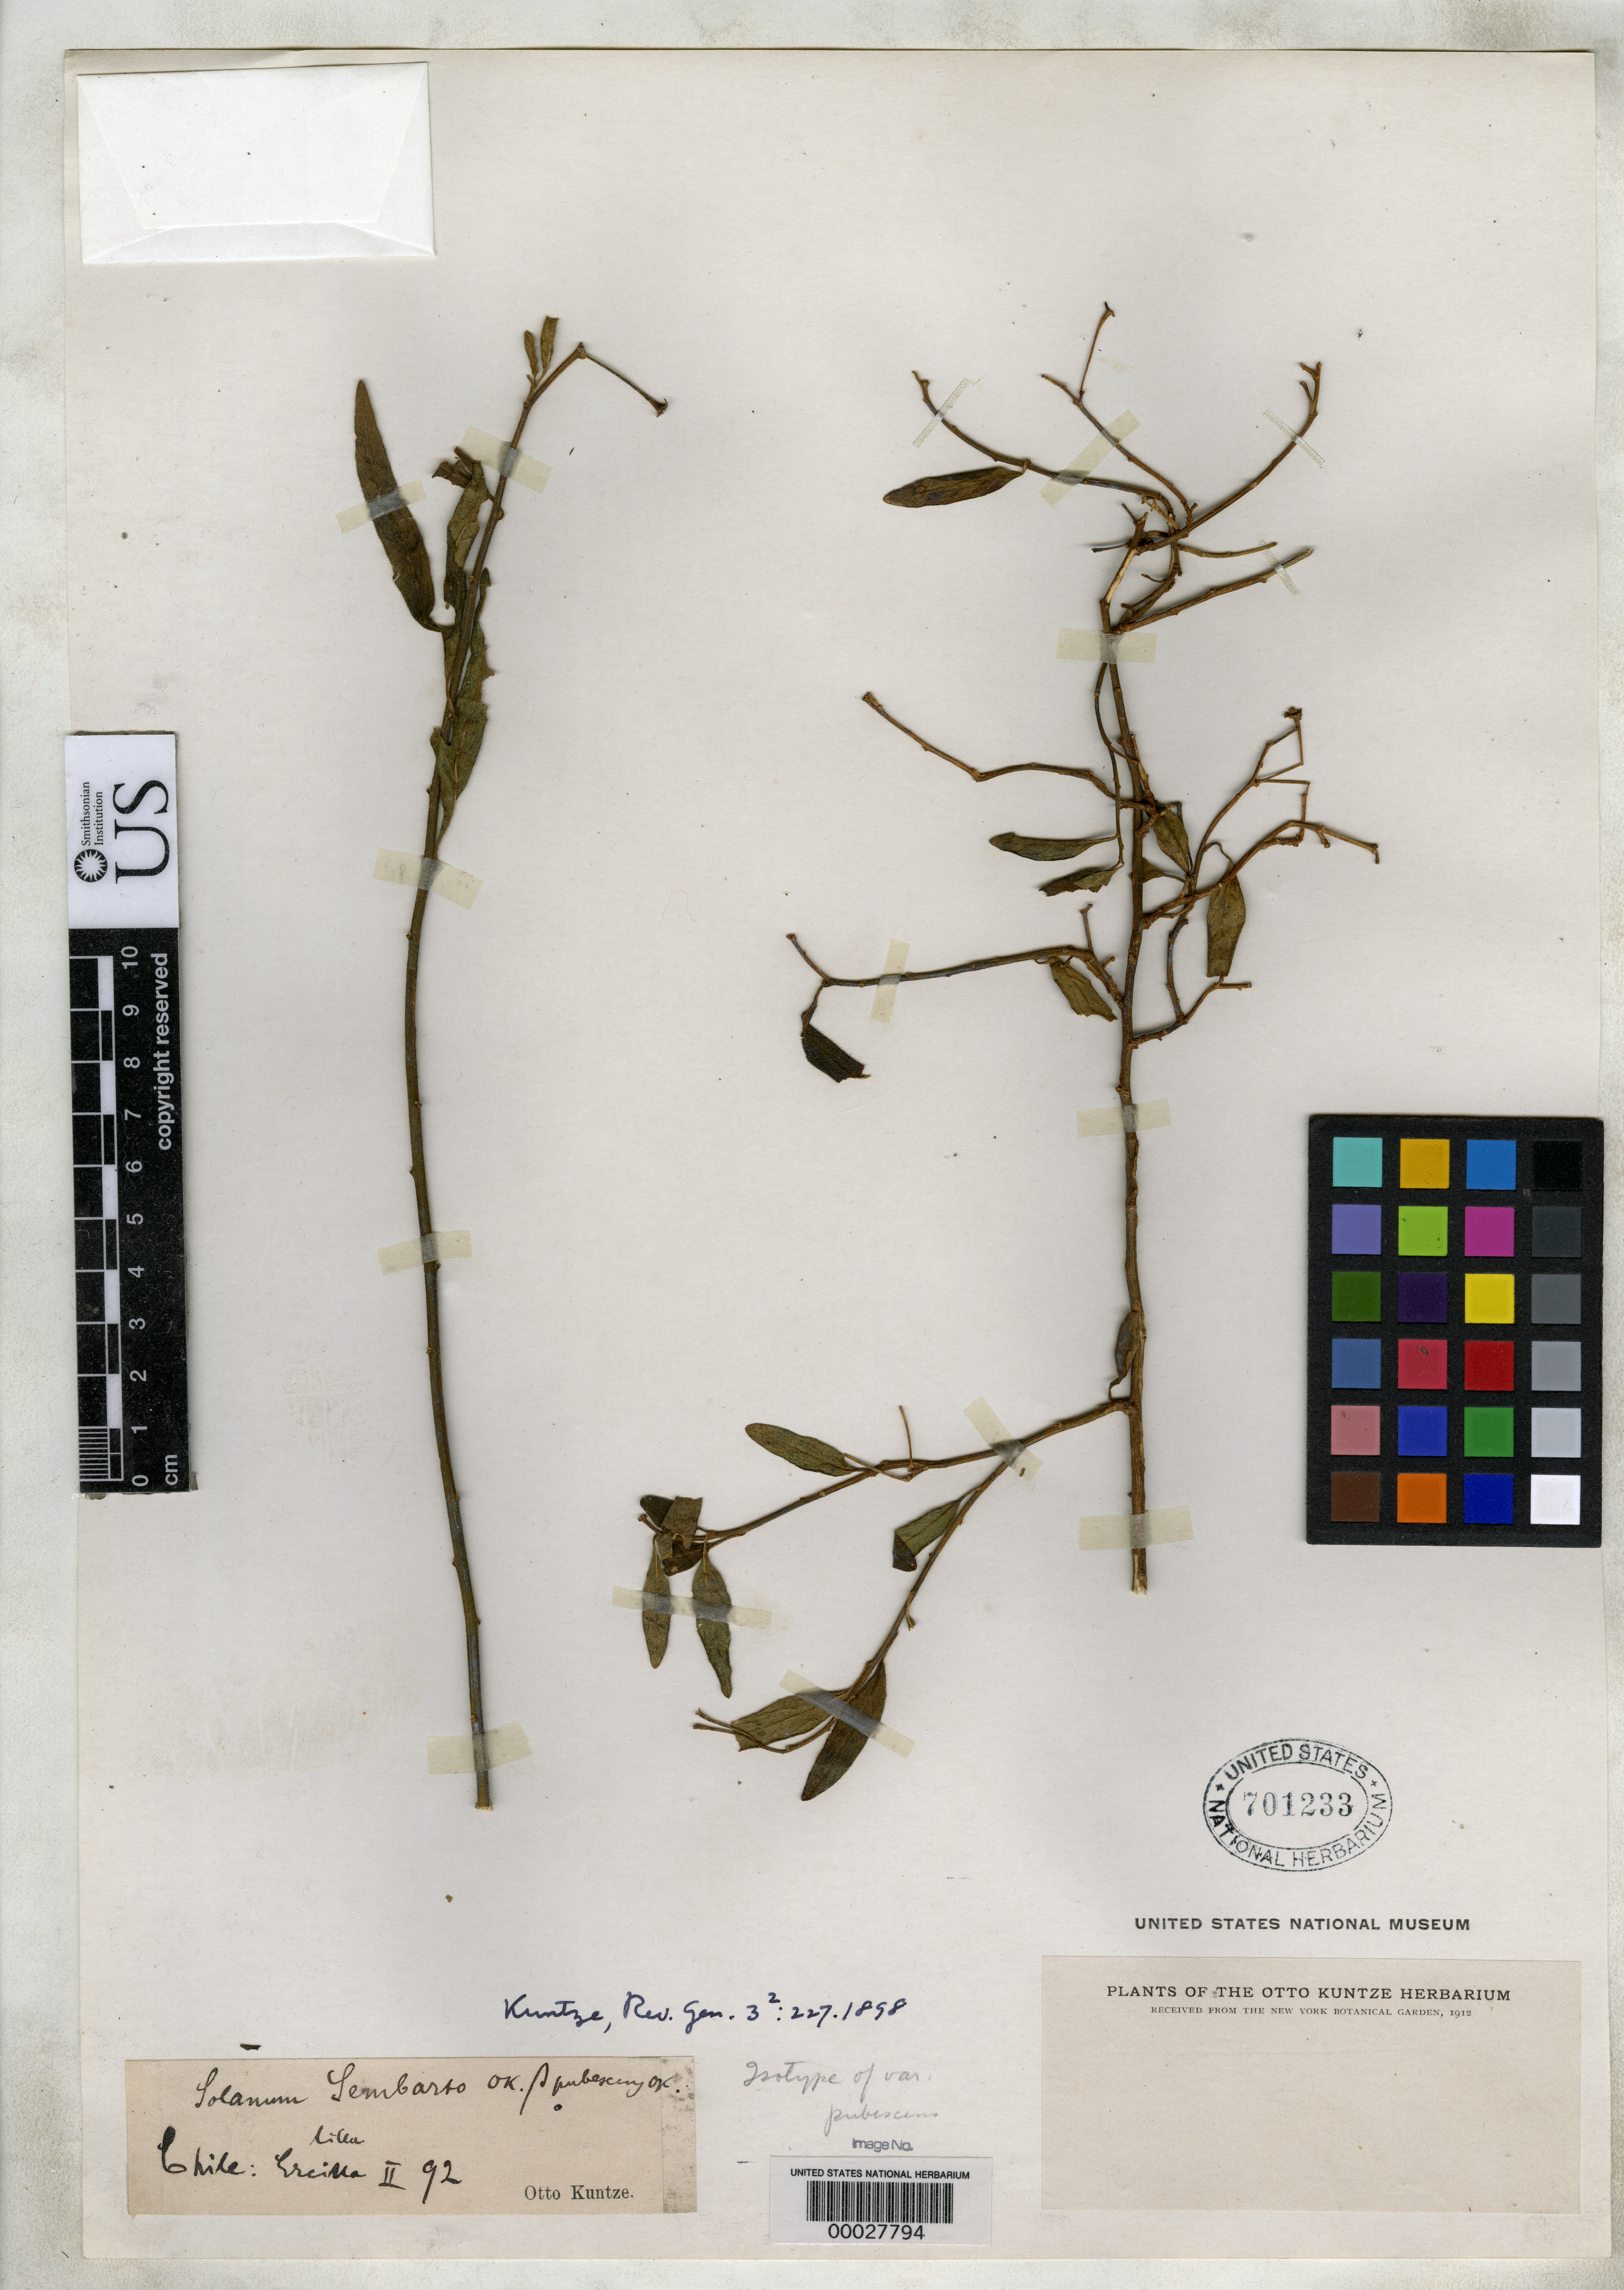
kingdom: Plantae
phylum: Tracheophyta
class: Magnoliopsida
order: Solanales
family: Solanaceae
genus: Solanum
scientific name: Solanum sembarto var. pubescens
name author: Kuntze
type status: Isotype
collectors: C.E.O. Kuntze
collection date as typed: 1892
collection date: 1892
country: Chile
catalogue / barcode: US 701233